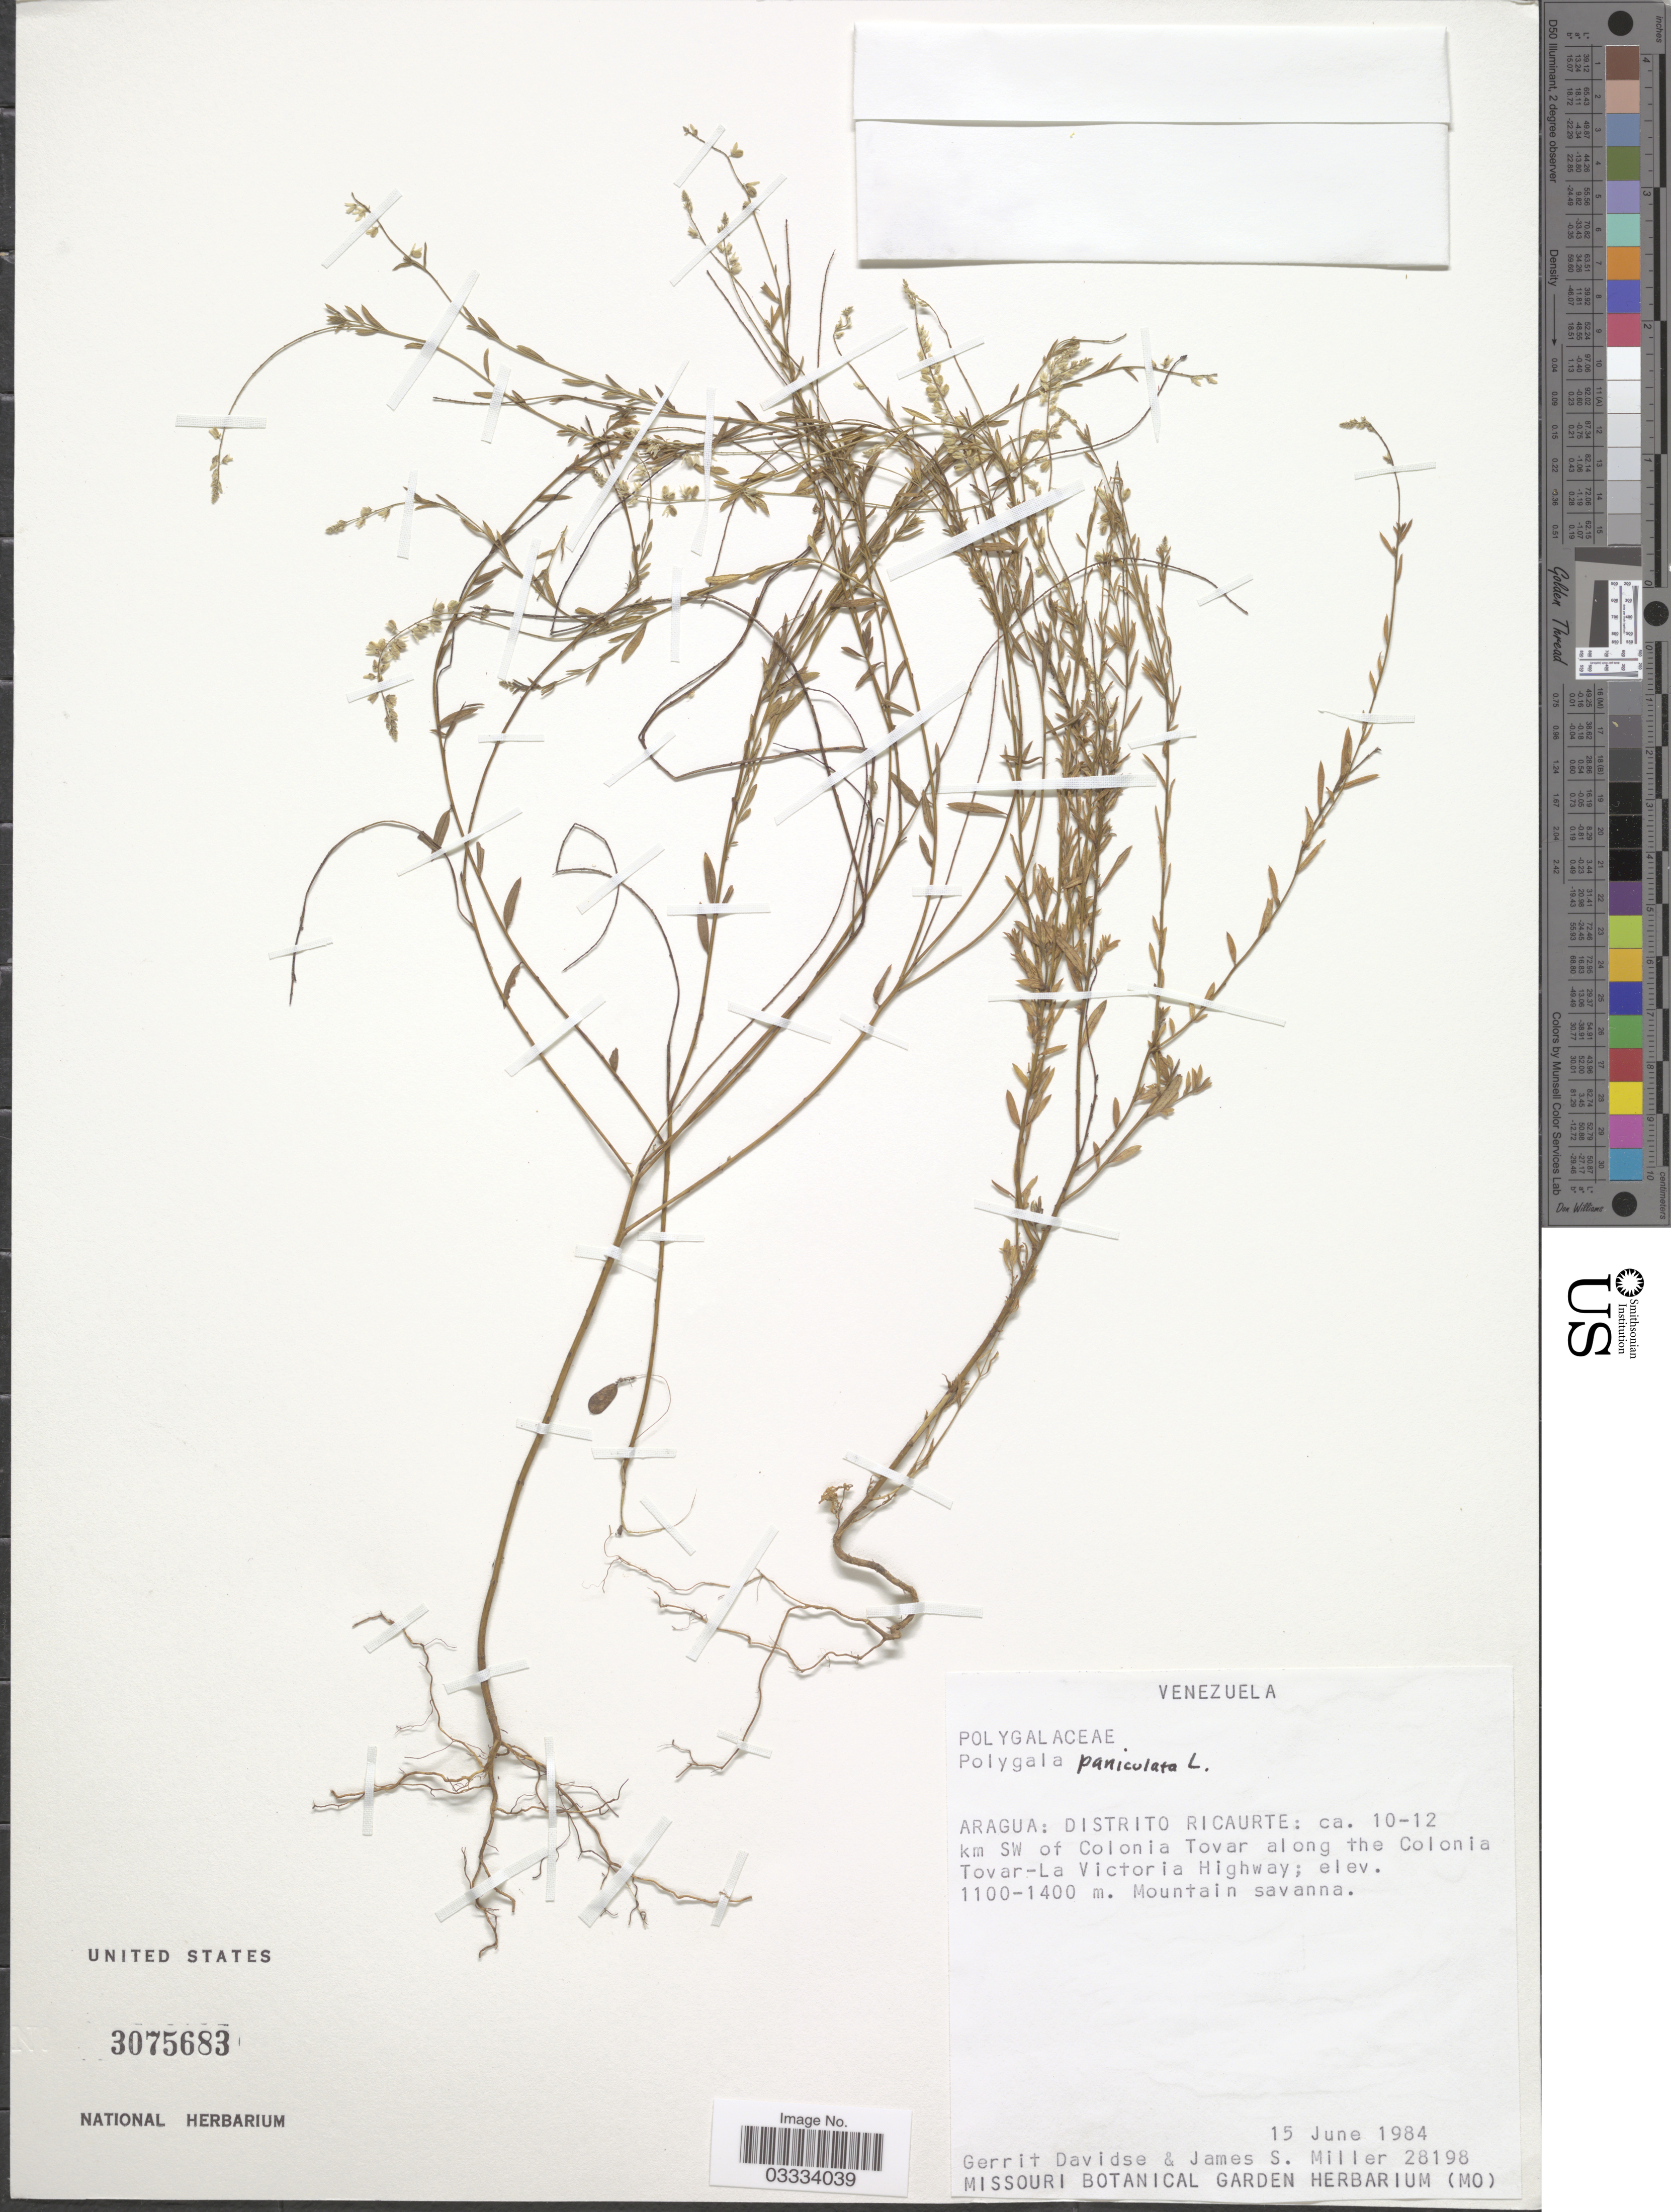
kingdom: Plantae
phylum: Tracheophyta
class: Magnoliopsida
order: Fabales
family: Polygalaceae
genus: Polygala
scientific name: Polygala paniculata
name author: L.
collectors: G. Davidse & J. S. Miller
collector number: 28198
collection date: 1984-06-15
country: Venezuela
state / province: Aragua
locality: Distrito Ricaurte: ca. 10-12 km SW of Colonia Tovar along the Colonia Tovar-La Victoria Highway.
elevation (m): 1100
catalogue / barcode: US 3075683